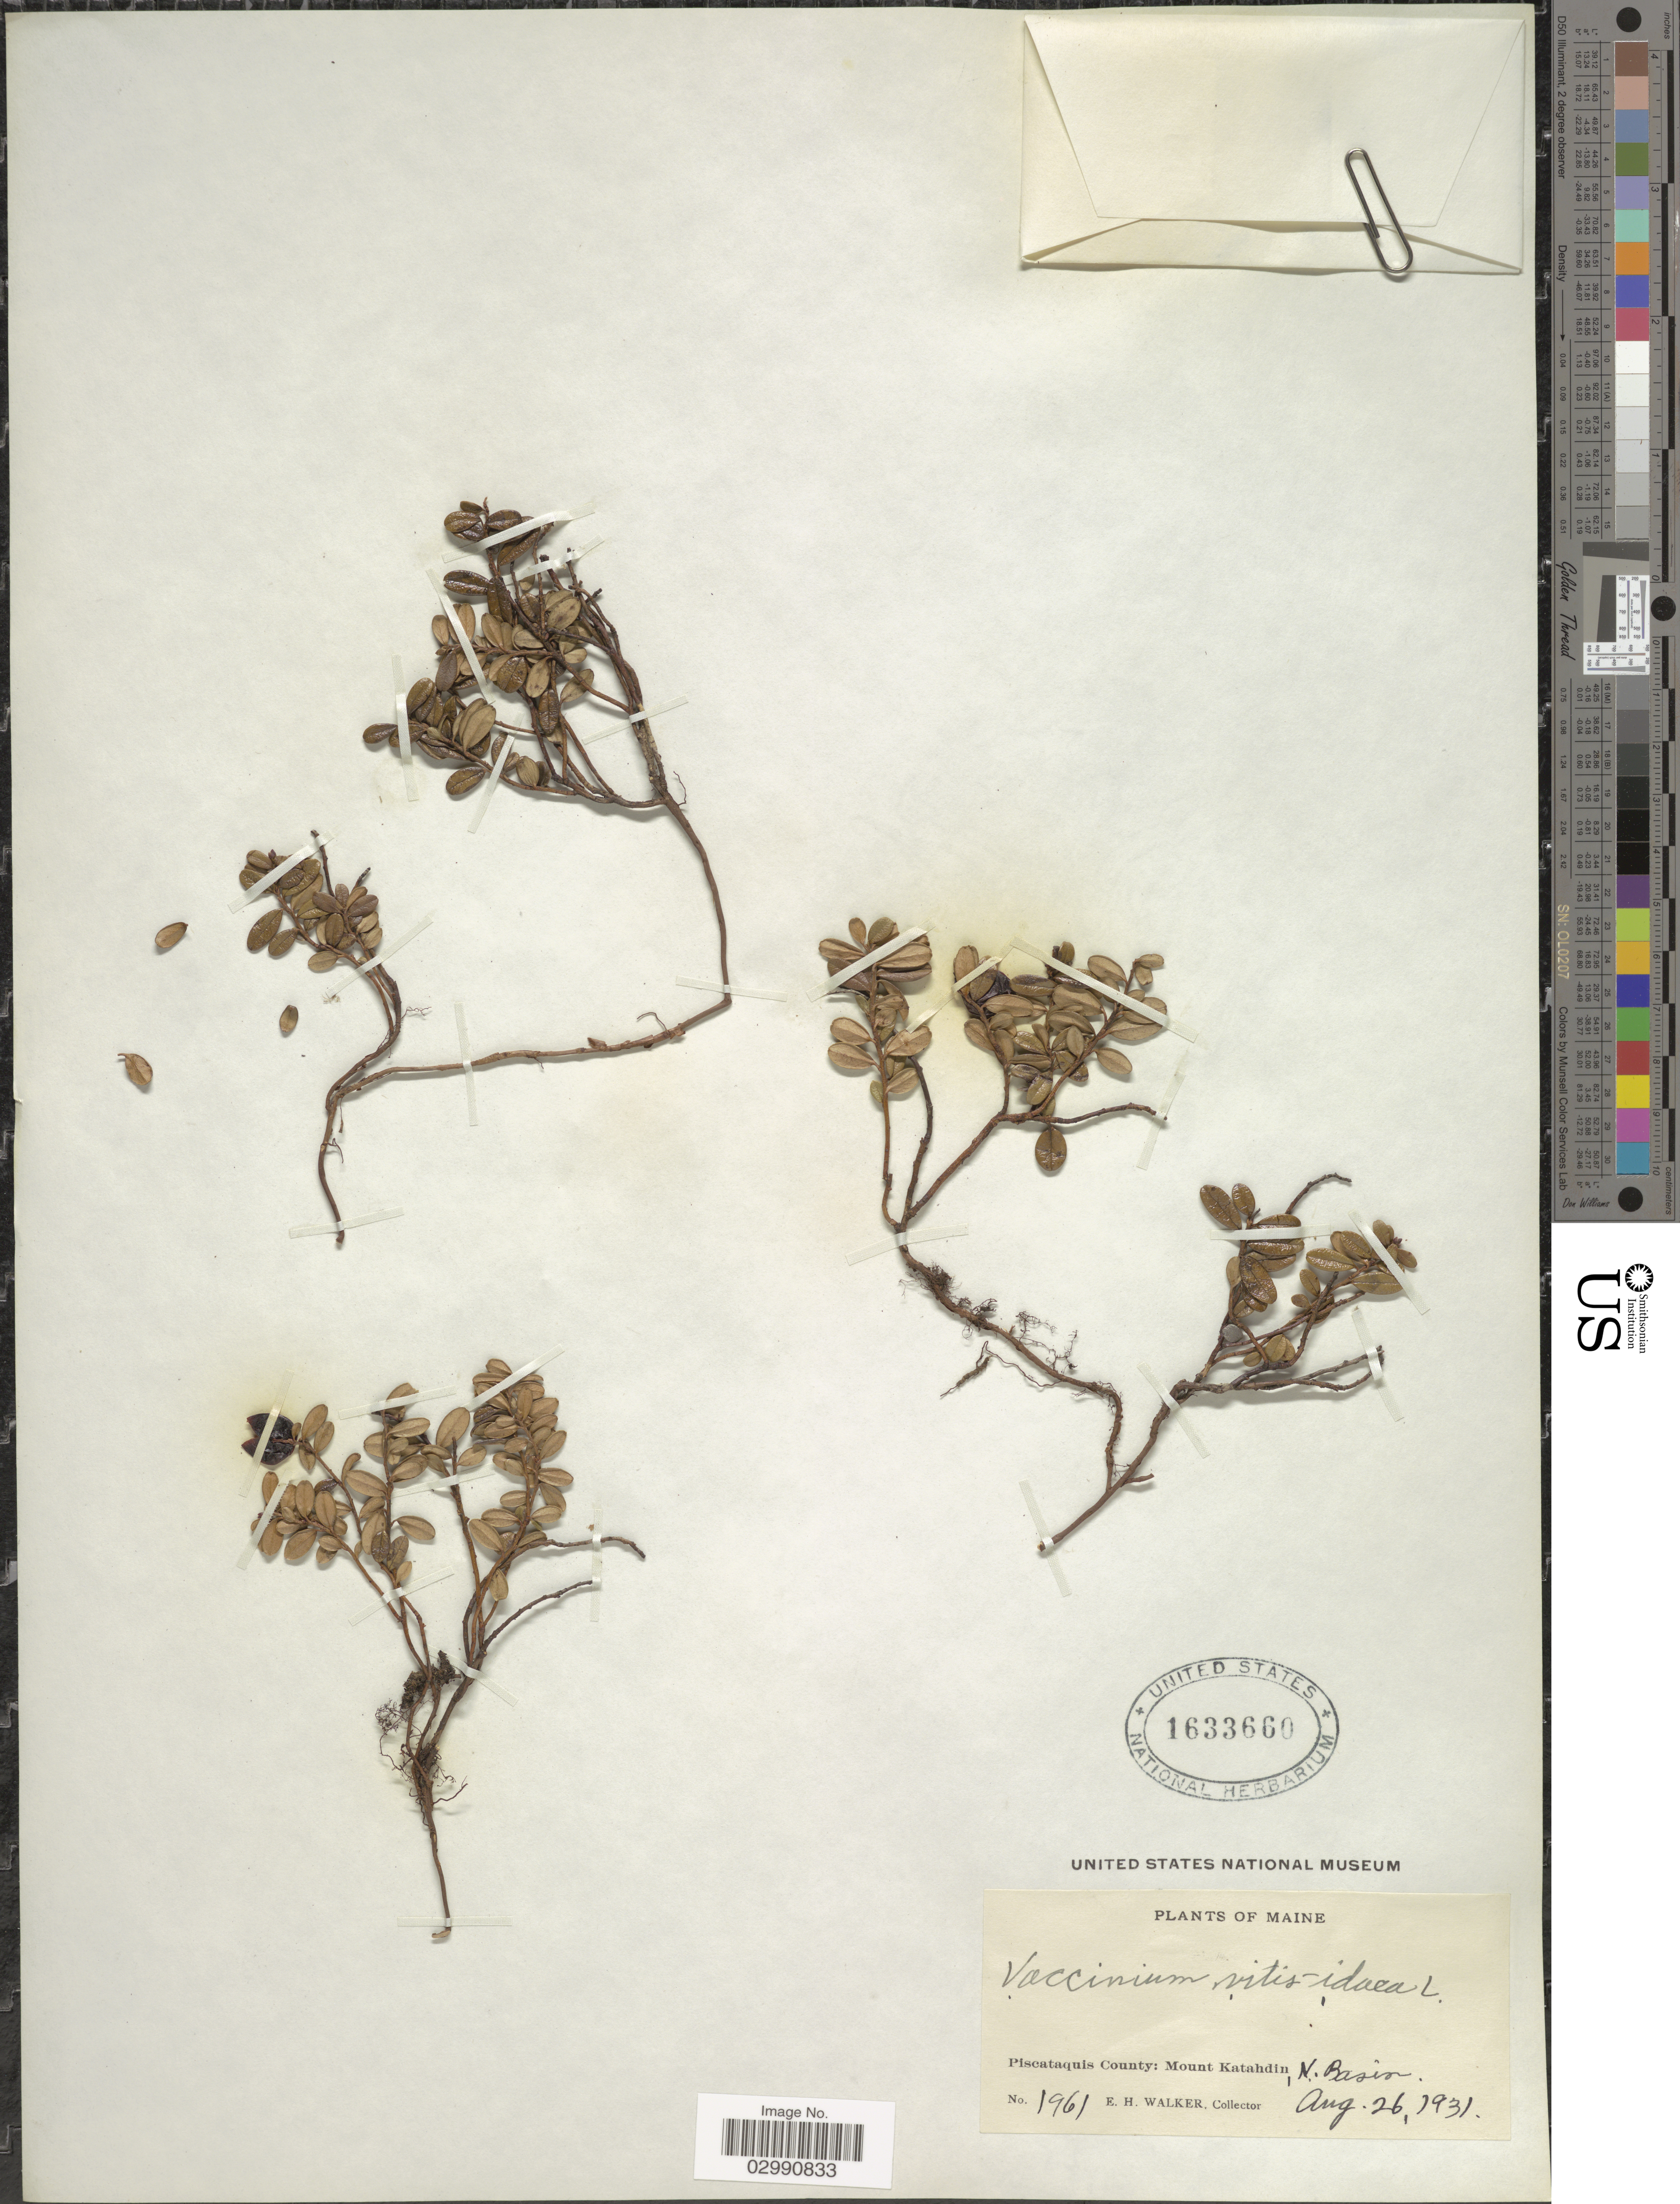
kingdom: Plantae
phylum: Tracheophyta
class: Magnoliopsida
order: Ericales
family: Ericaceae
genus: Vaccinium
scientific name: Vaccinium vitis-idaea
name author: L.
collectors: E. H. Walker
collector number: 1961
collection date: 1931-08-26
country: United States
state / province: Maine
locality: Piscataquis County: Mount Katahdin, N. Basin.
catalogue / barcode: US 1633660